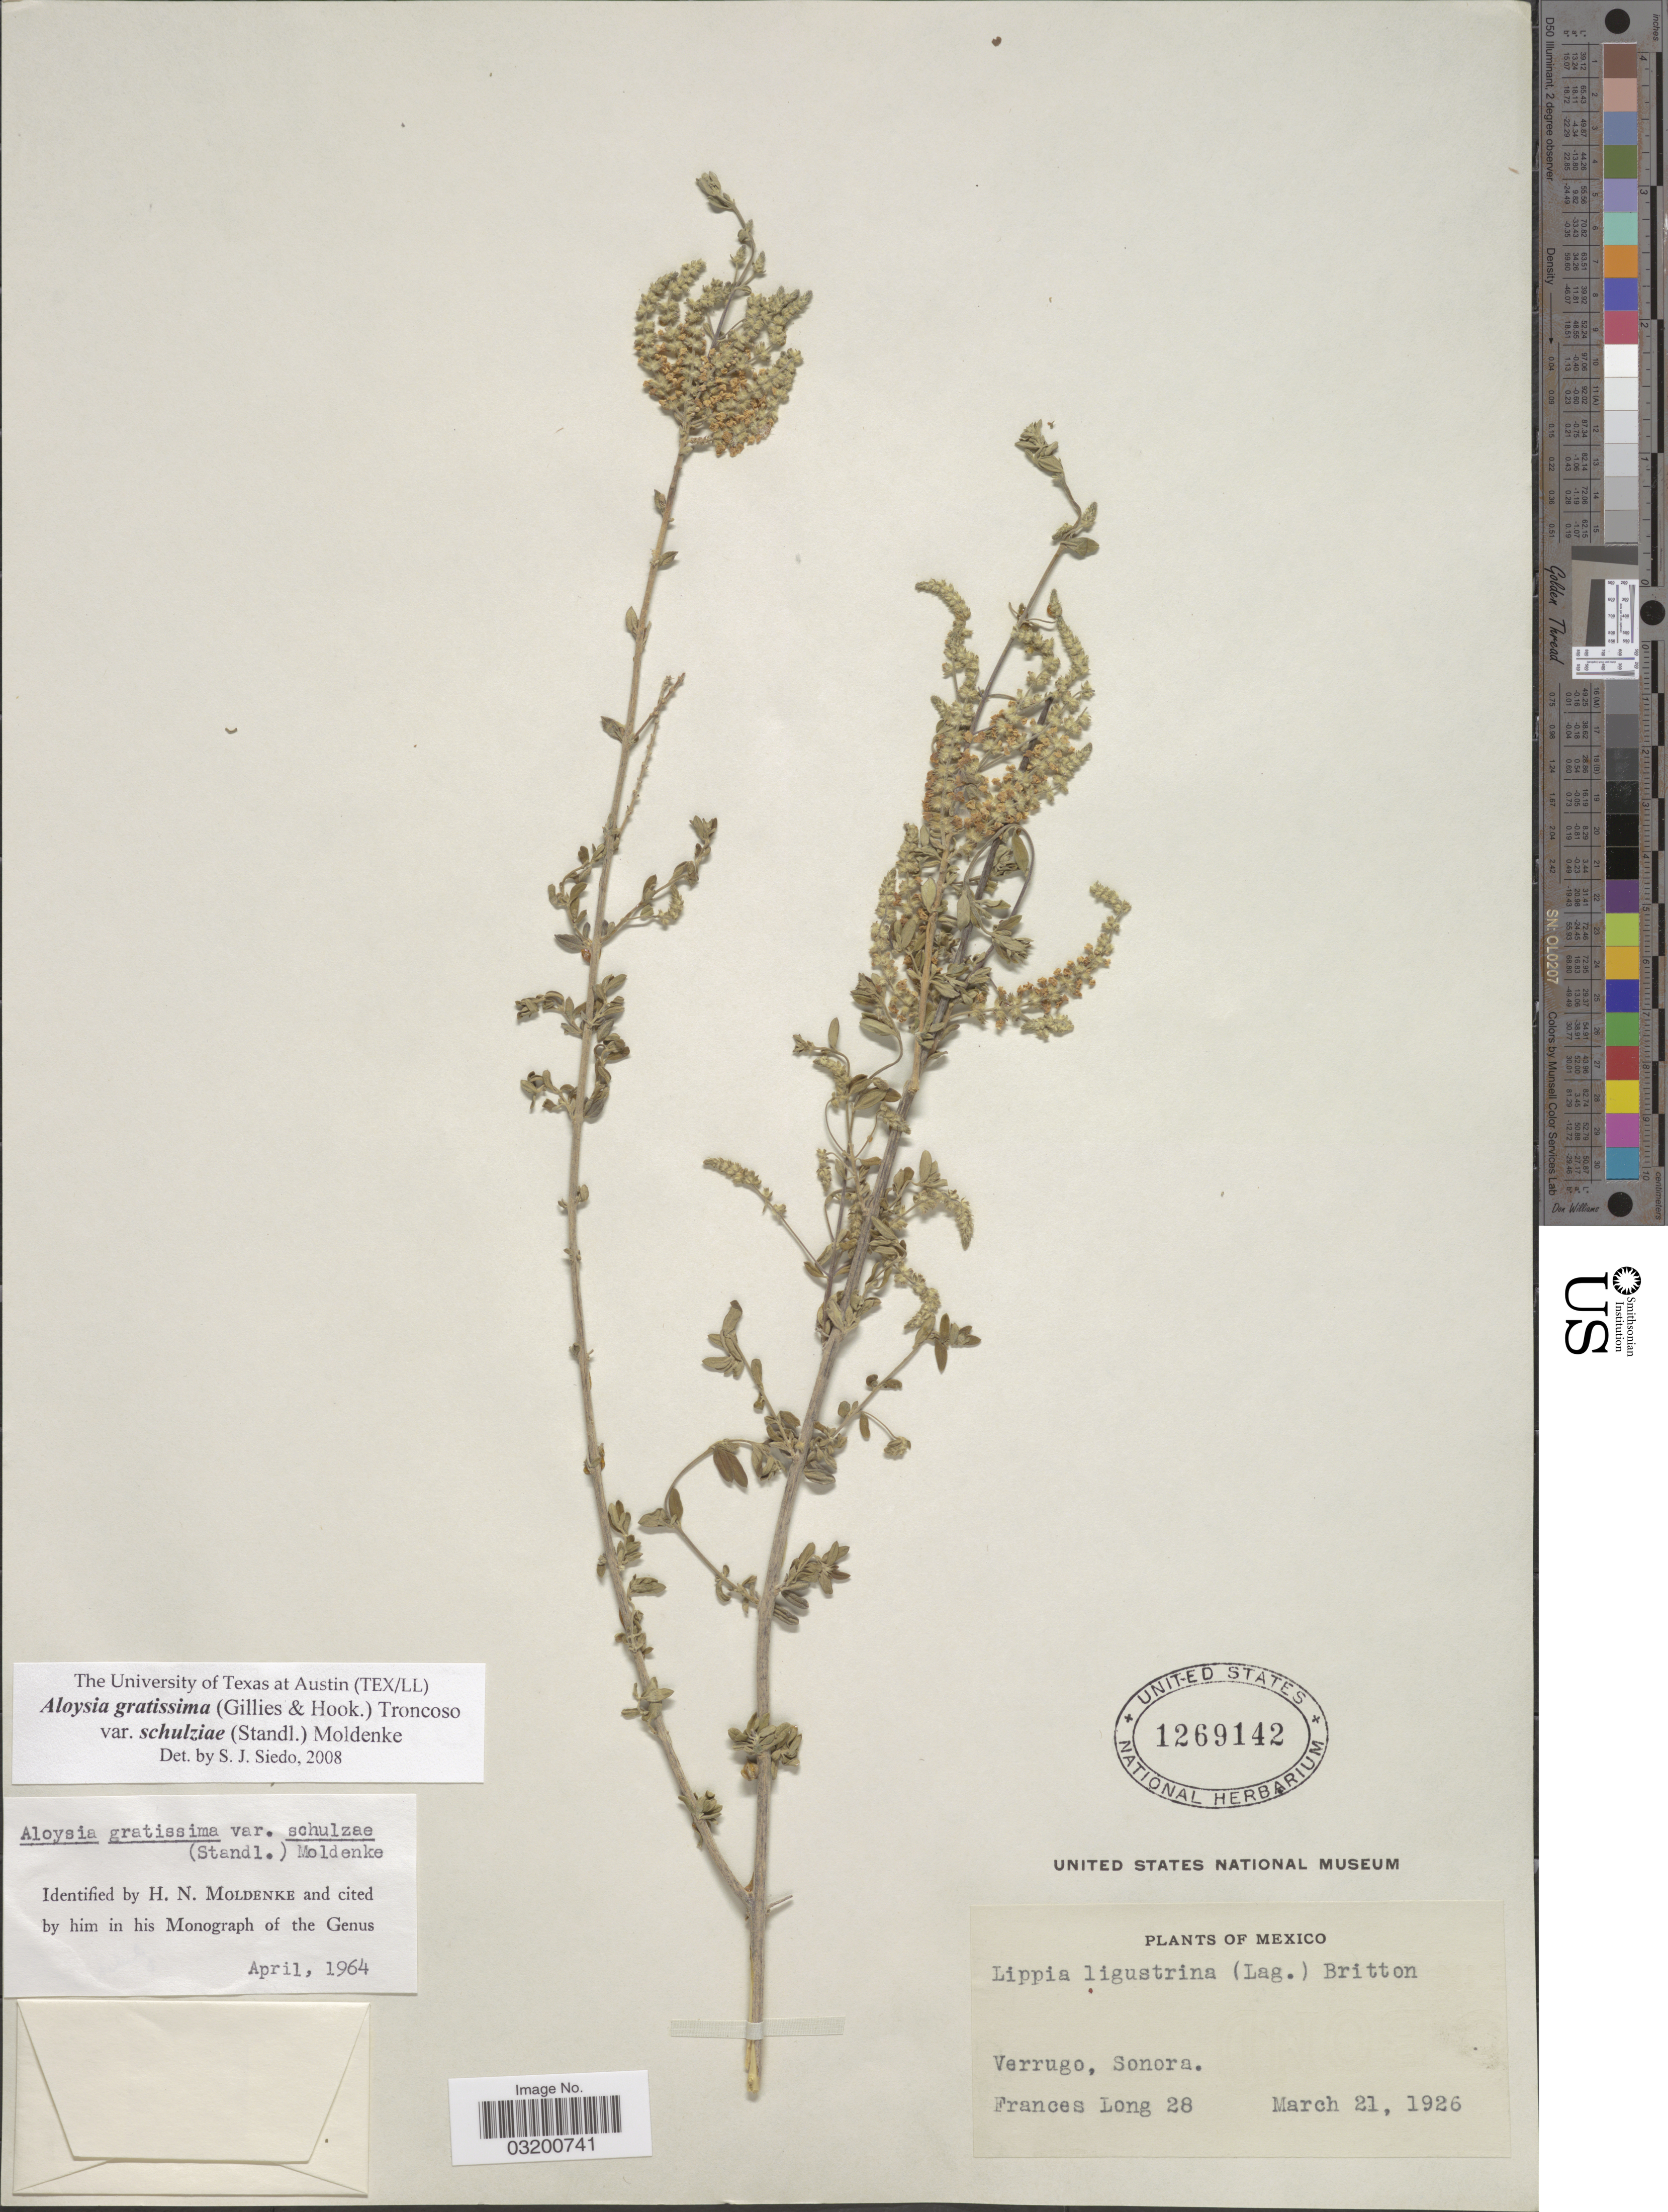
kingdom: Plantae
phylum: Tracheophyta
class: Magnoliopsida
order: Lamiales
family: Verbenaceae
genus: Aloysia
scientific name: Aloysia gratissima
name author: (Gillies & Hook.) Tronc.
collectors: F. Long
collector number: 28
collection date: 1926-03-21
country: Mexico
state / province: Sonora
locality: Verrugo.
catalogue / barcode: US 1269142